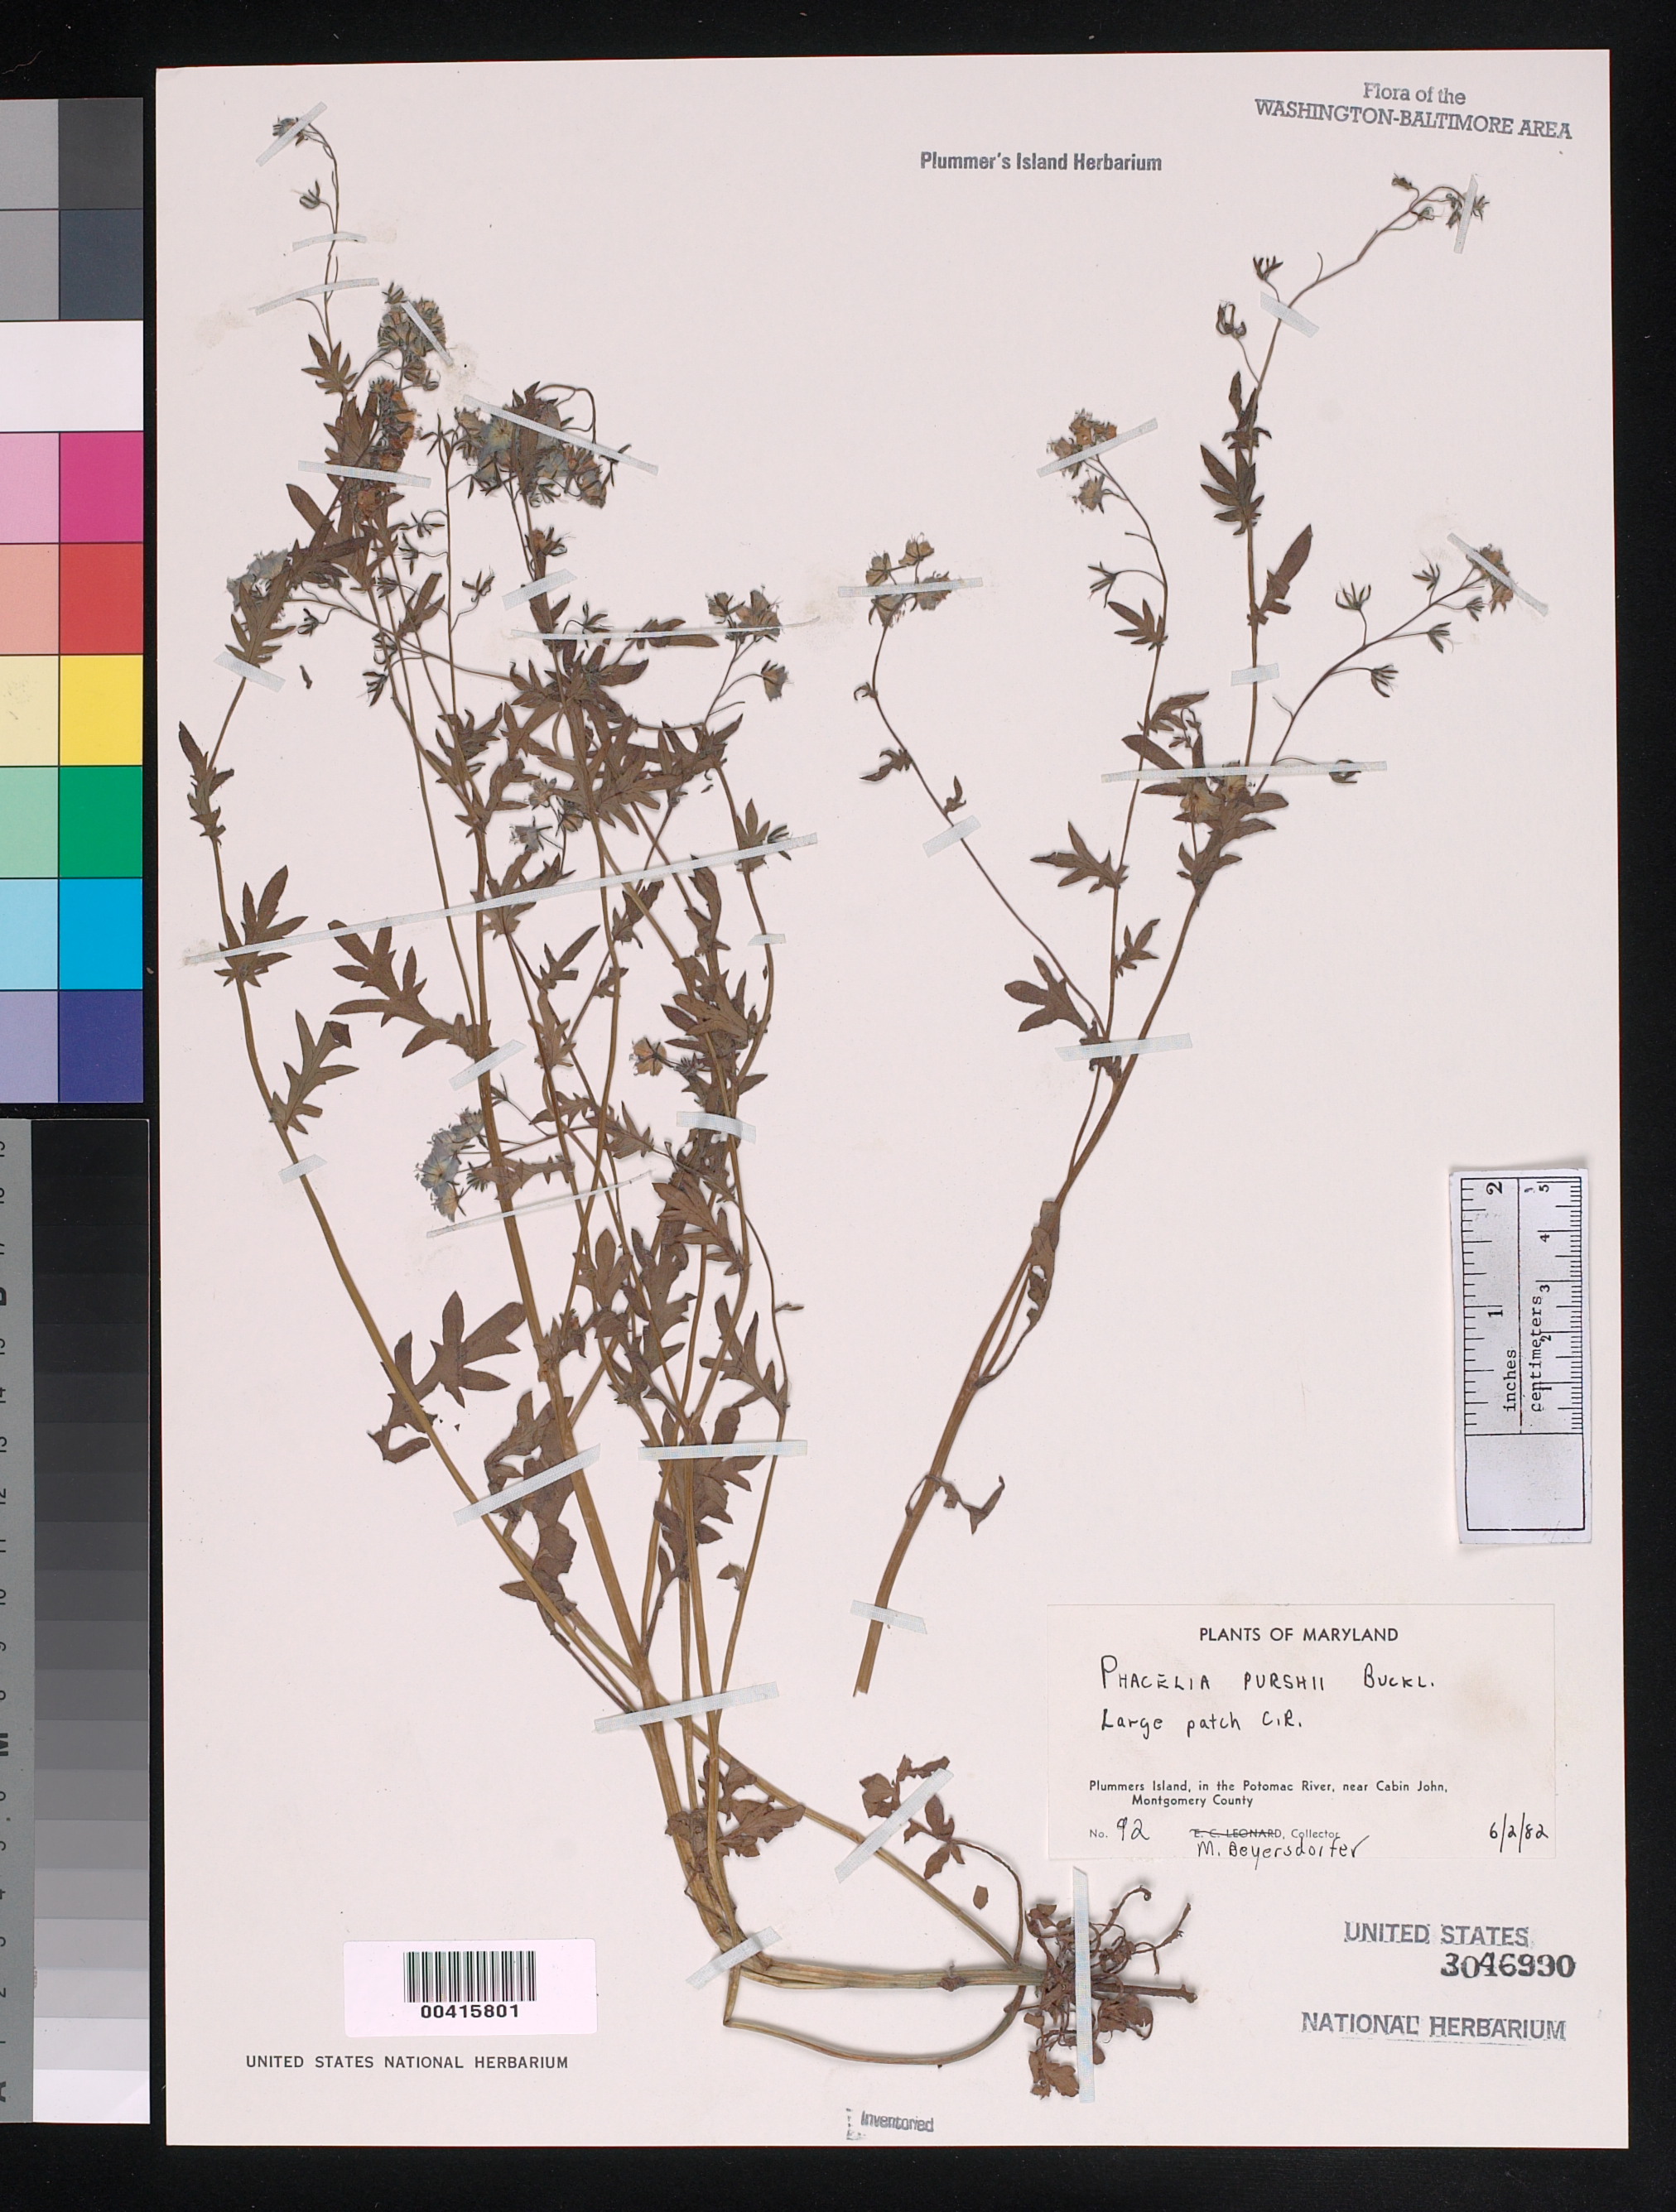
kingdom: Plantae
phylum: Tracheophyta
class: Magnoliopsida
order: Boraginales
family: Hydrophyllaceae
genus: Phacelia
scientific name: Phacelia purshii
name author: Buckley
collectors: M. Beyersdorfer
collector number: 92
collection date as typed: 02 Jun 1982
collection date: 1982-06-02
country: United States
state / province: Maryland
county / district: Montgomery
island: Plummers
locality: Plummer's Island; C. R. C. & O. Canal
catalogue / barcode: US 3046990